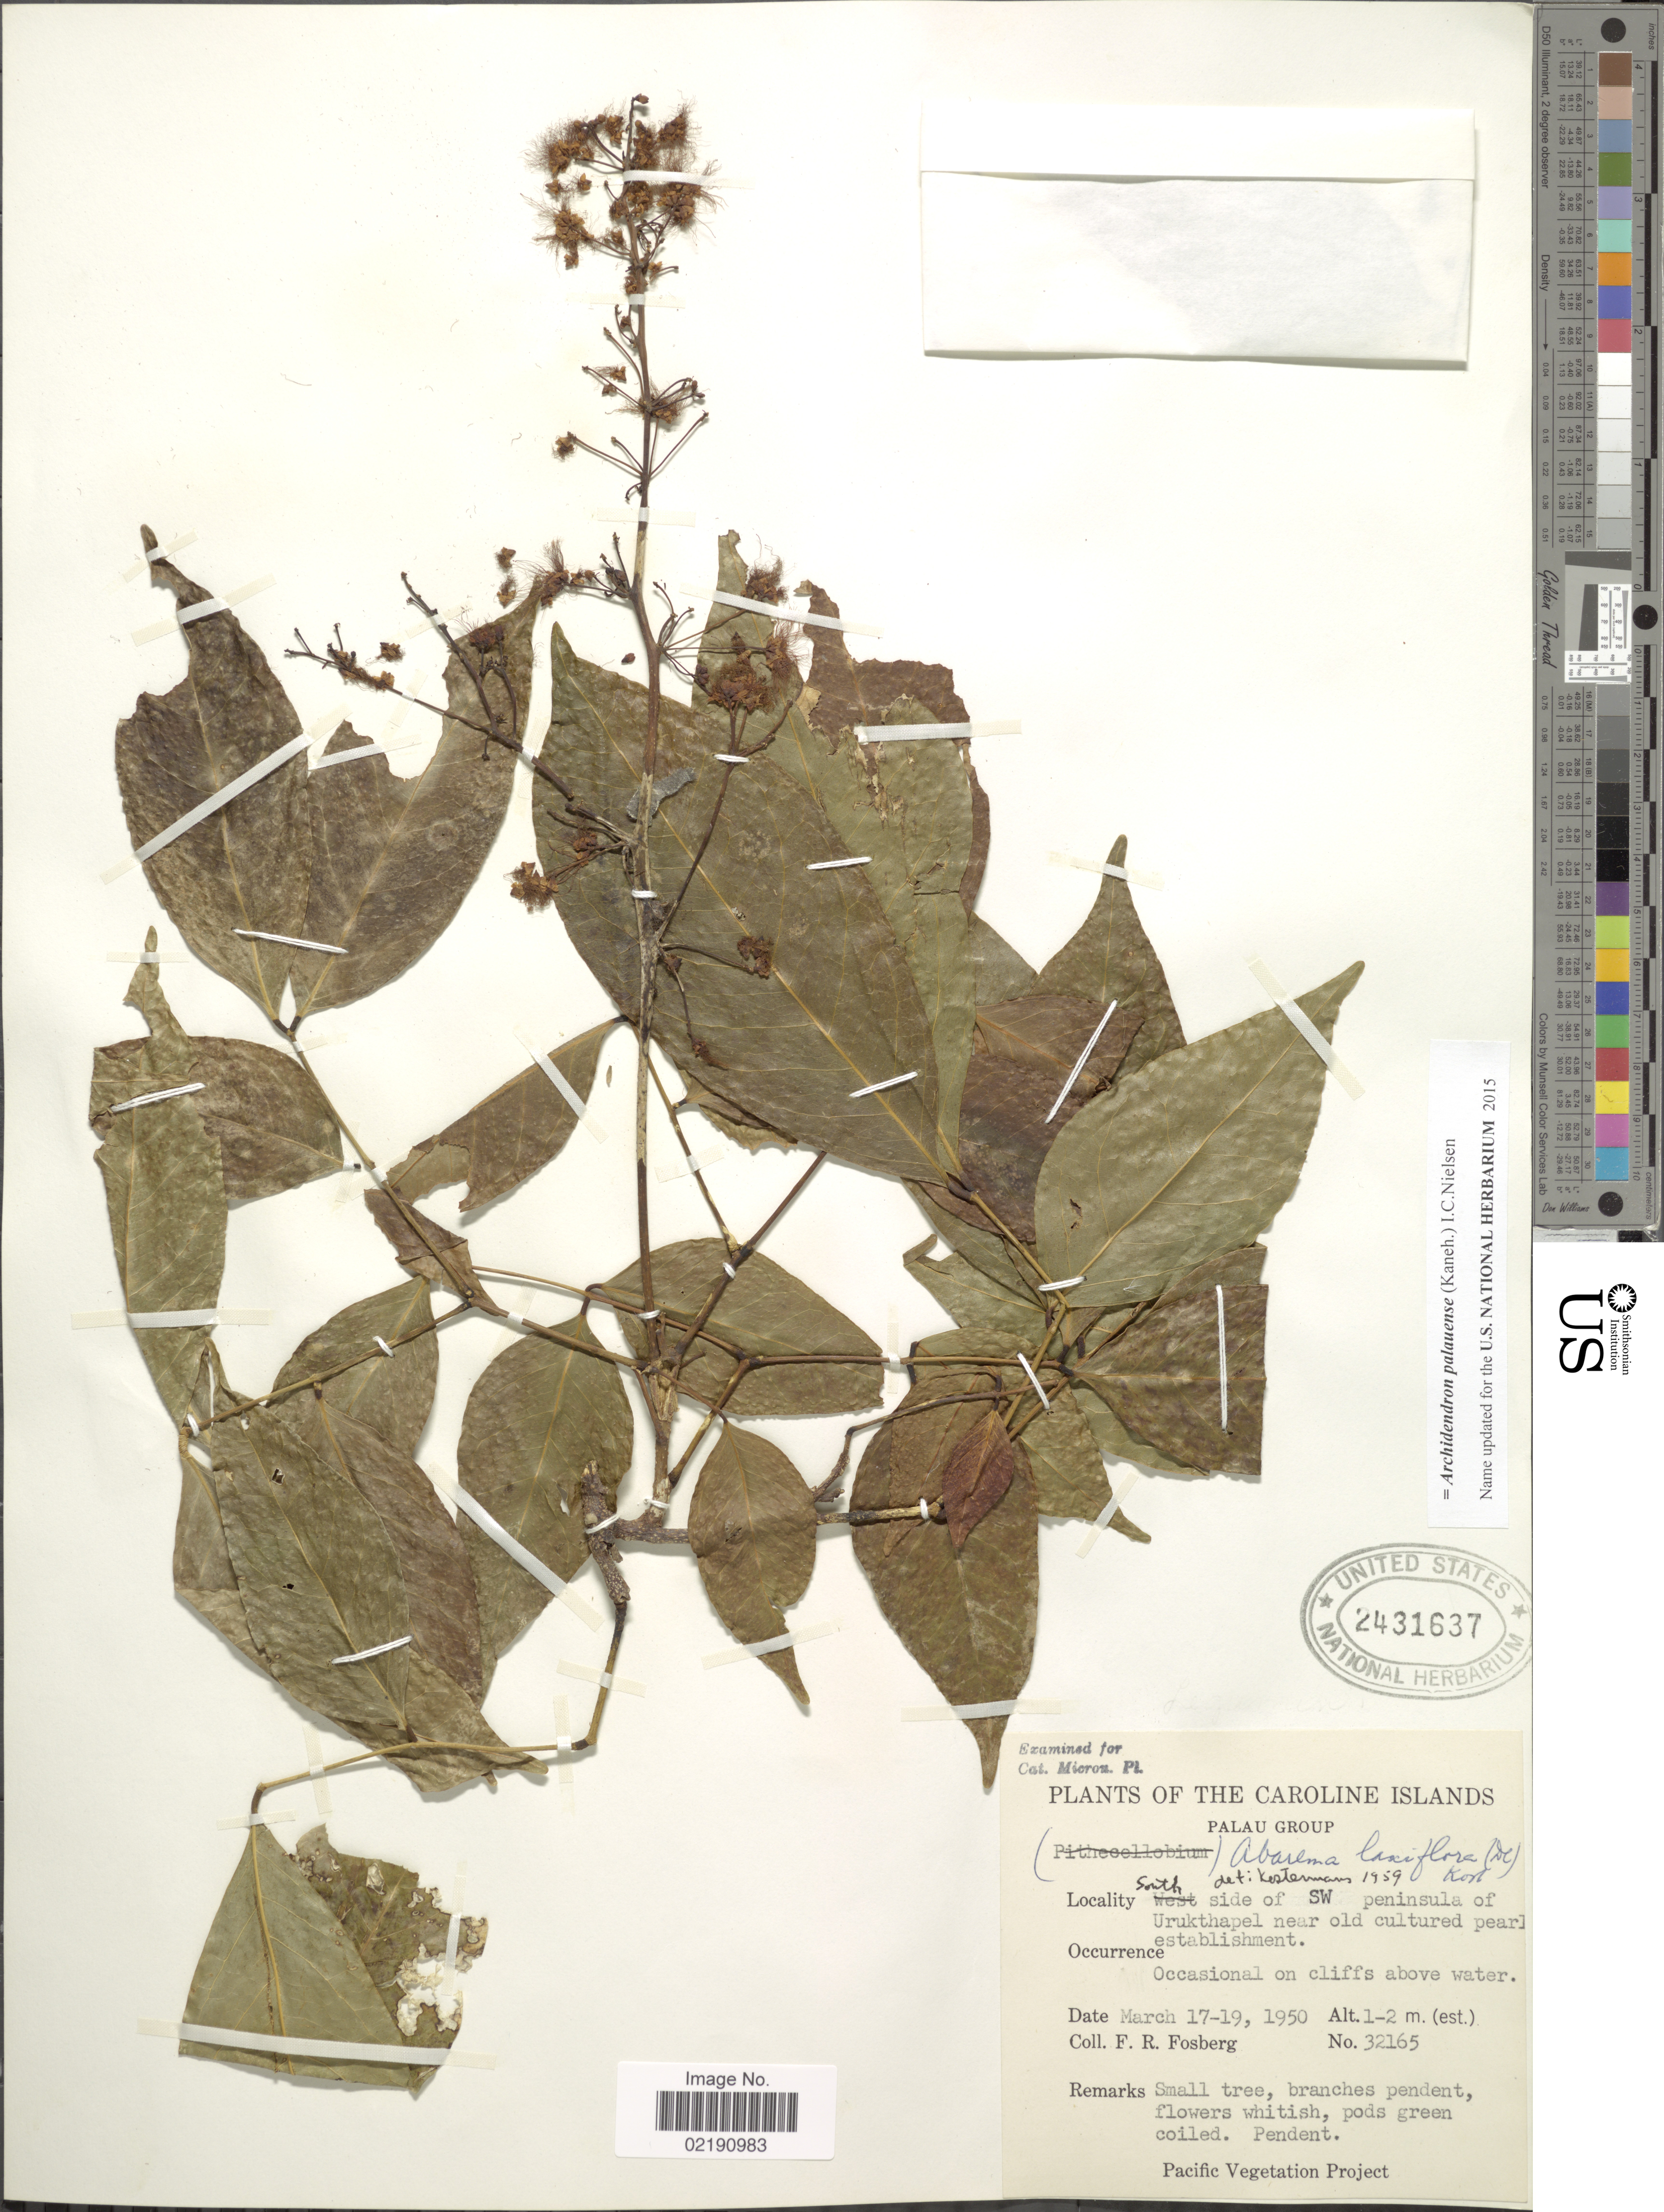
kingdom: Plantae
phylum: Tracheophyta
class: Magnoliopsida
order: Fabales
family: Fabaceae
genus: Archidendron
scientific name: Archidendron palauense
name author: (Kaneh.) I.C. Nielsen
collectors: F. R. Fosberg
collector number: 32165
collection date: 1950-03-17/1950-03-19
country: Palau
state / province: Koror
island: Ngeruktabel [Urukthapel]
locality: South side of SW peninsula of Urukthapel near old cultures pearl establishment, occasional on cliffs above water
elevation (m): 1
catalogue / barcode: US 2431637